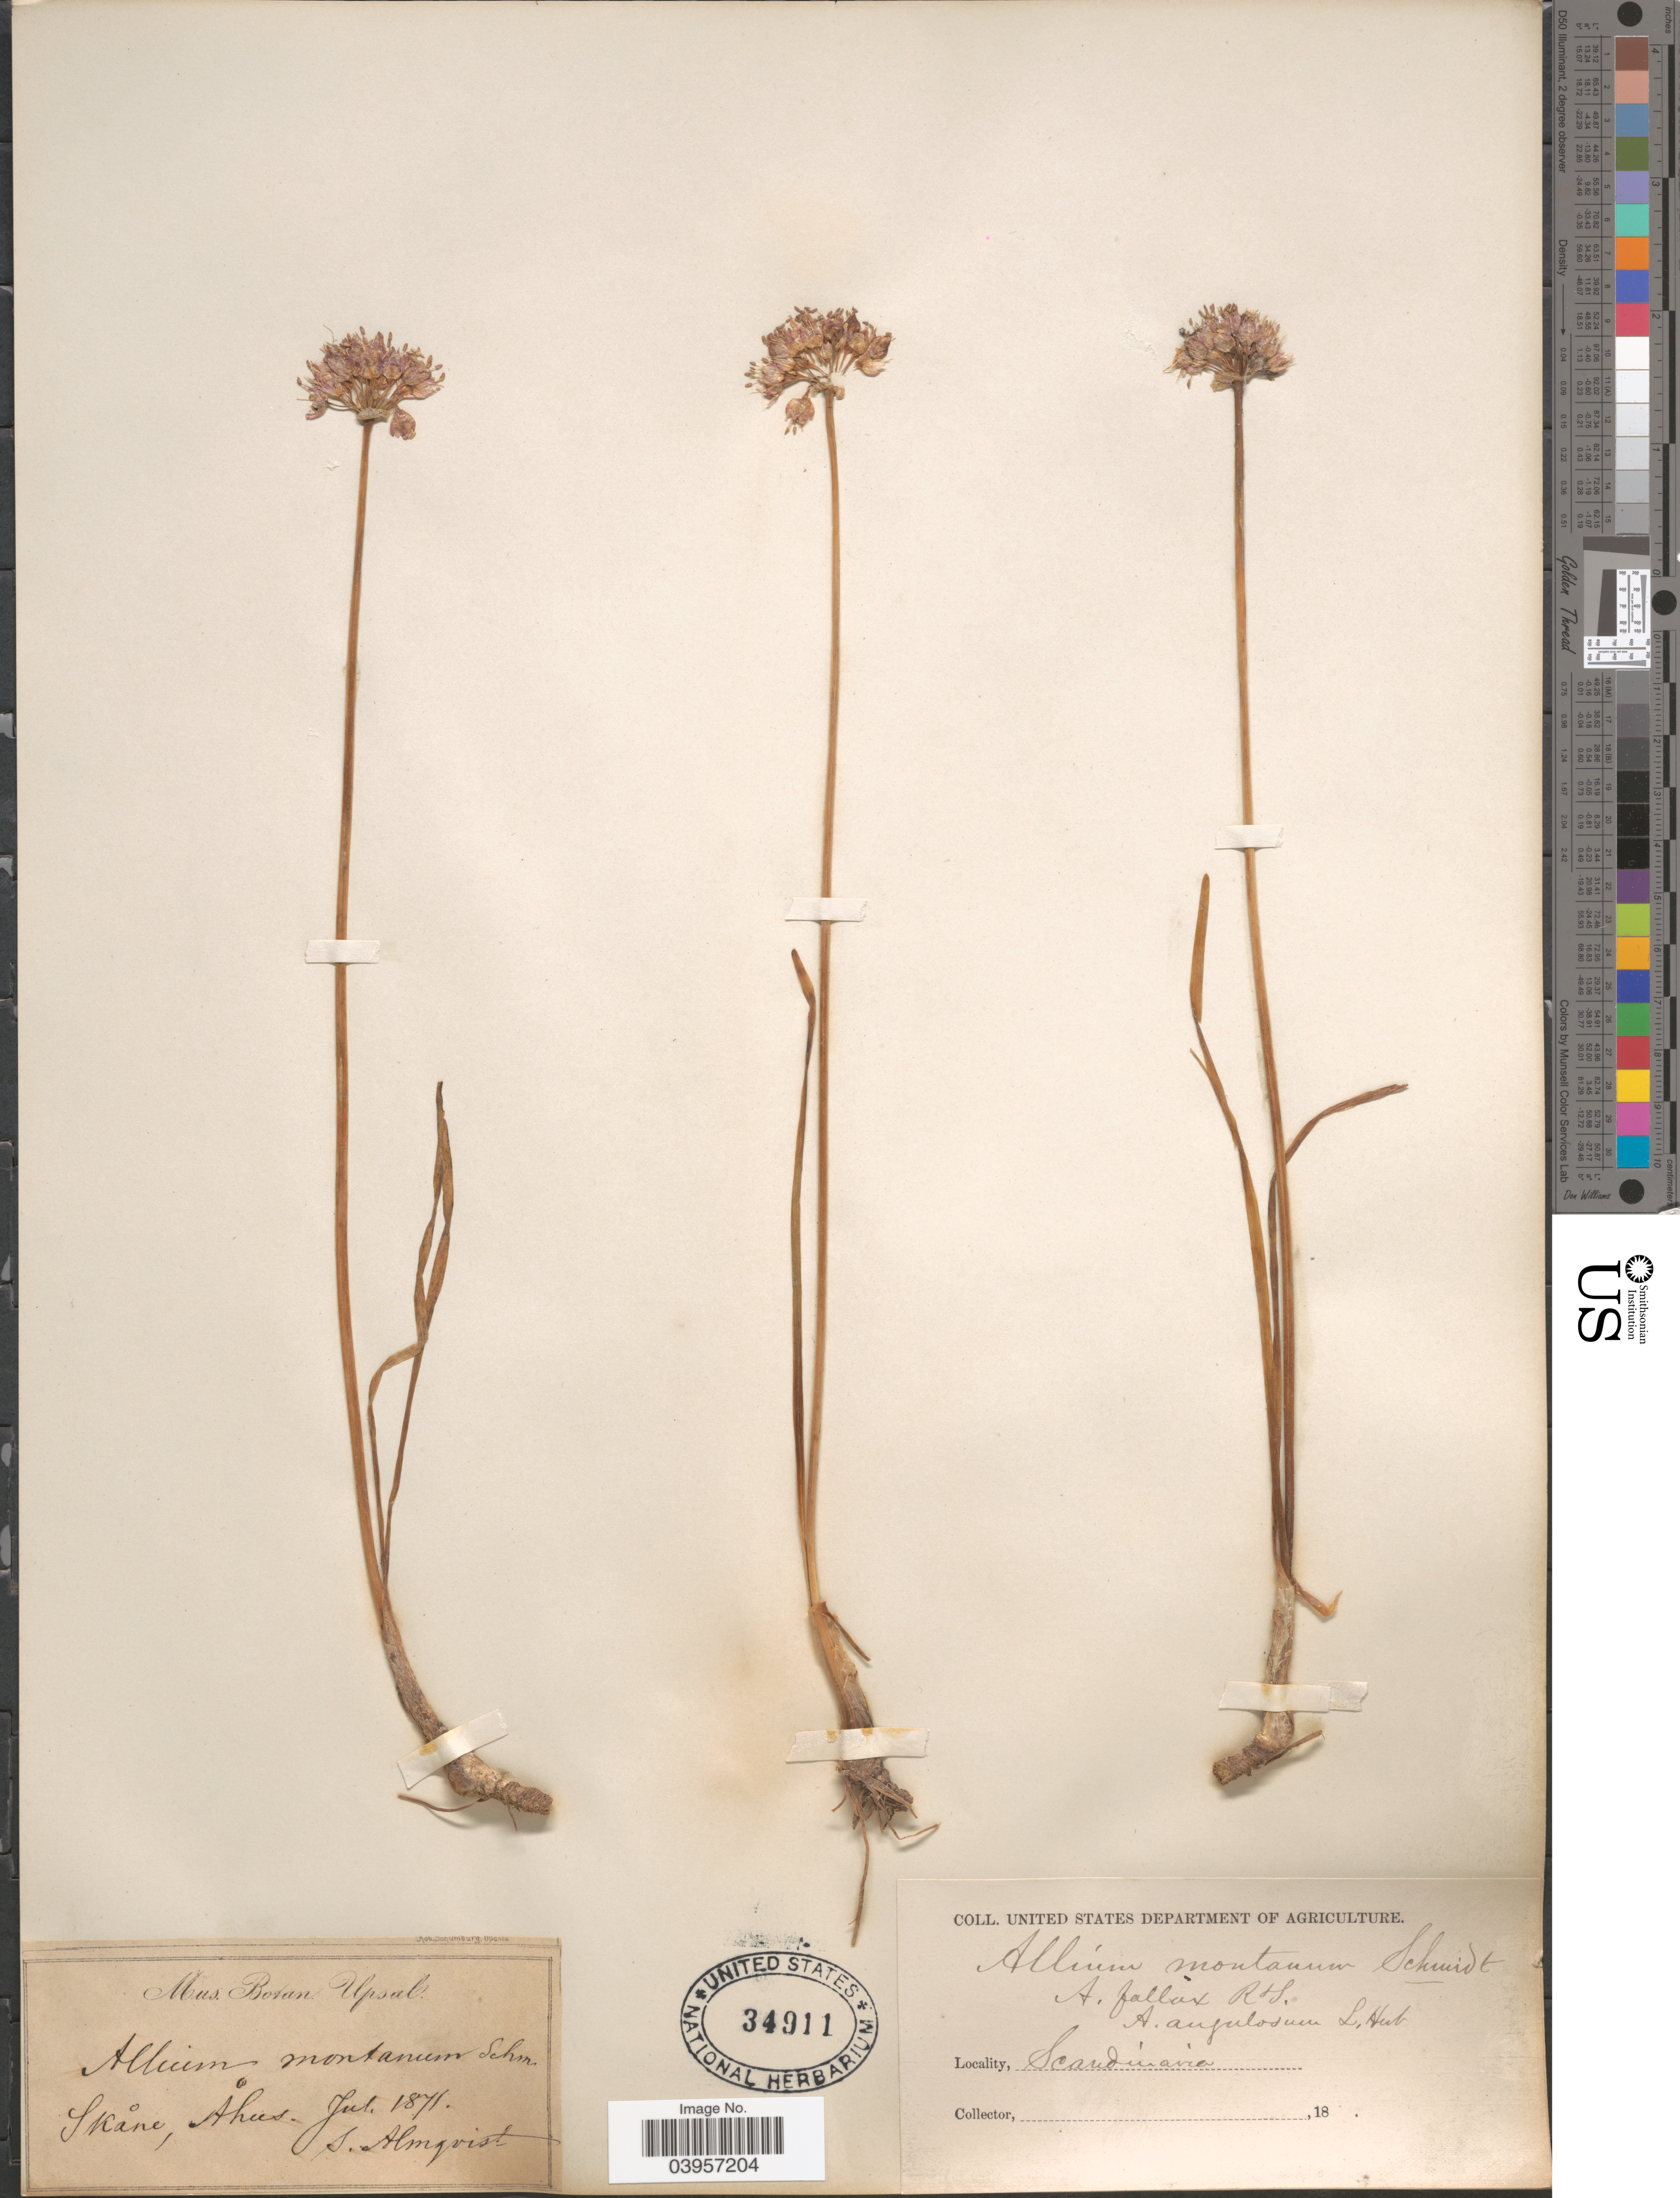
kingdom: Plantae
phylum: Tracheophyta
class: Liliopsida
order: Asparagales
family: Amaryllidaceae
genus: Allium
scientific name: Allium montanum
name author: Sm.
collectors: S. Almquist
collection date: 1871-07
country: Sweden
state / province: Skåne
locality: Åhus. Scandinavia.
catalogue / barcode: US 34911